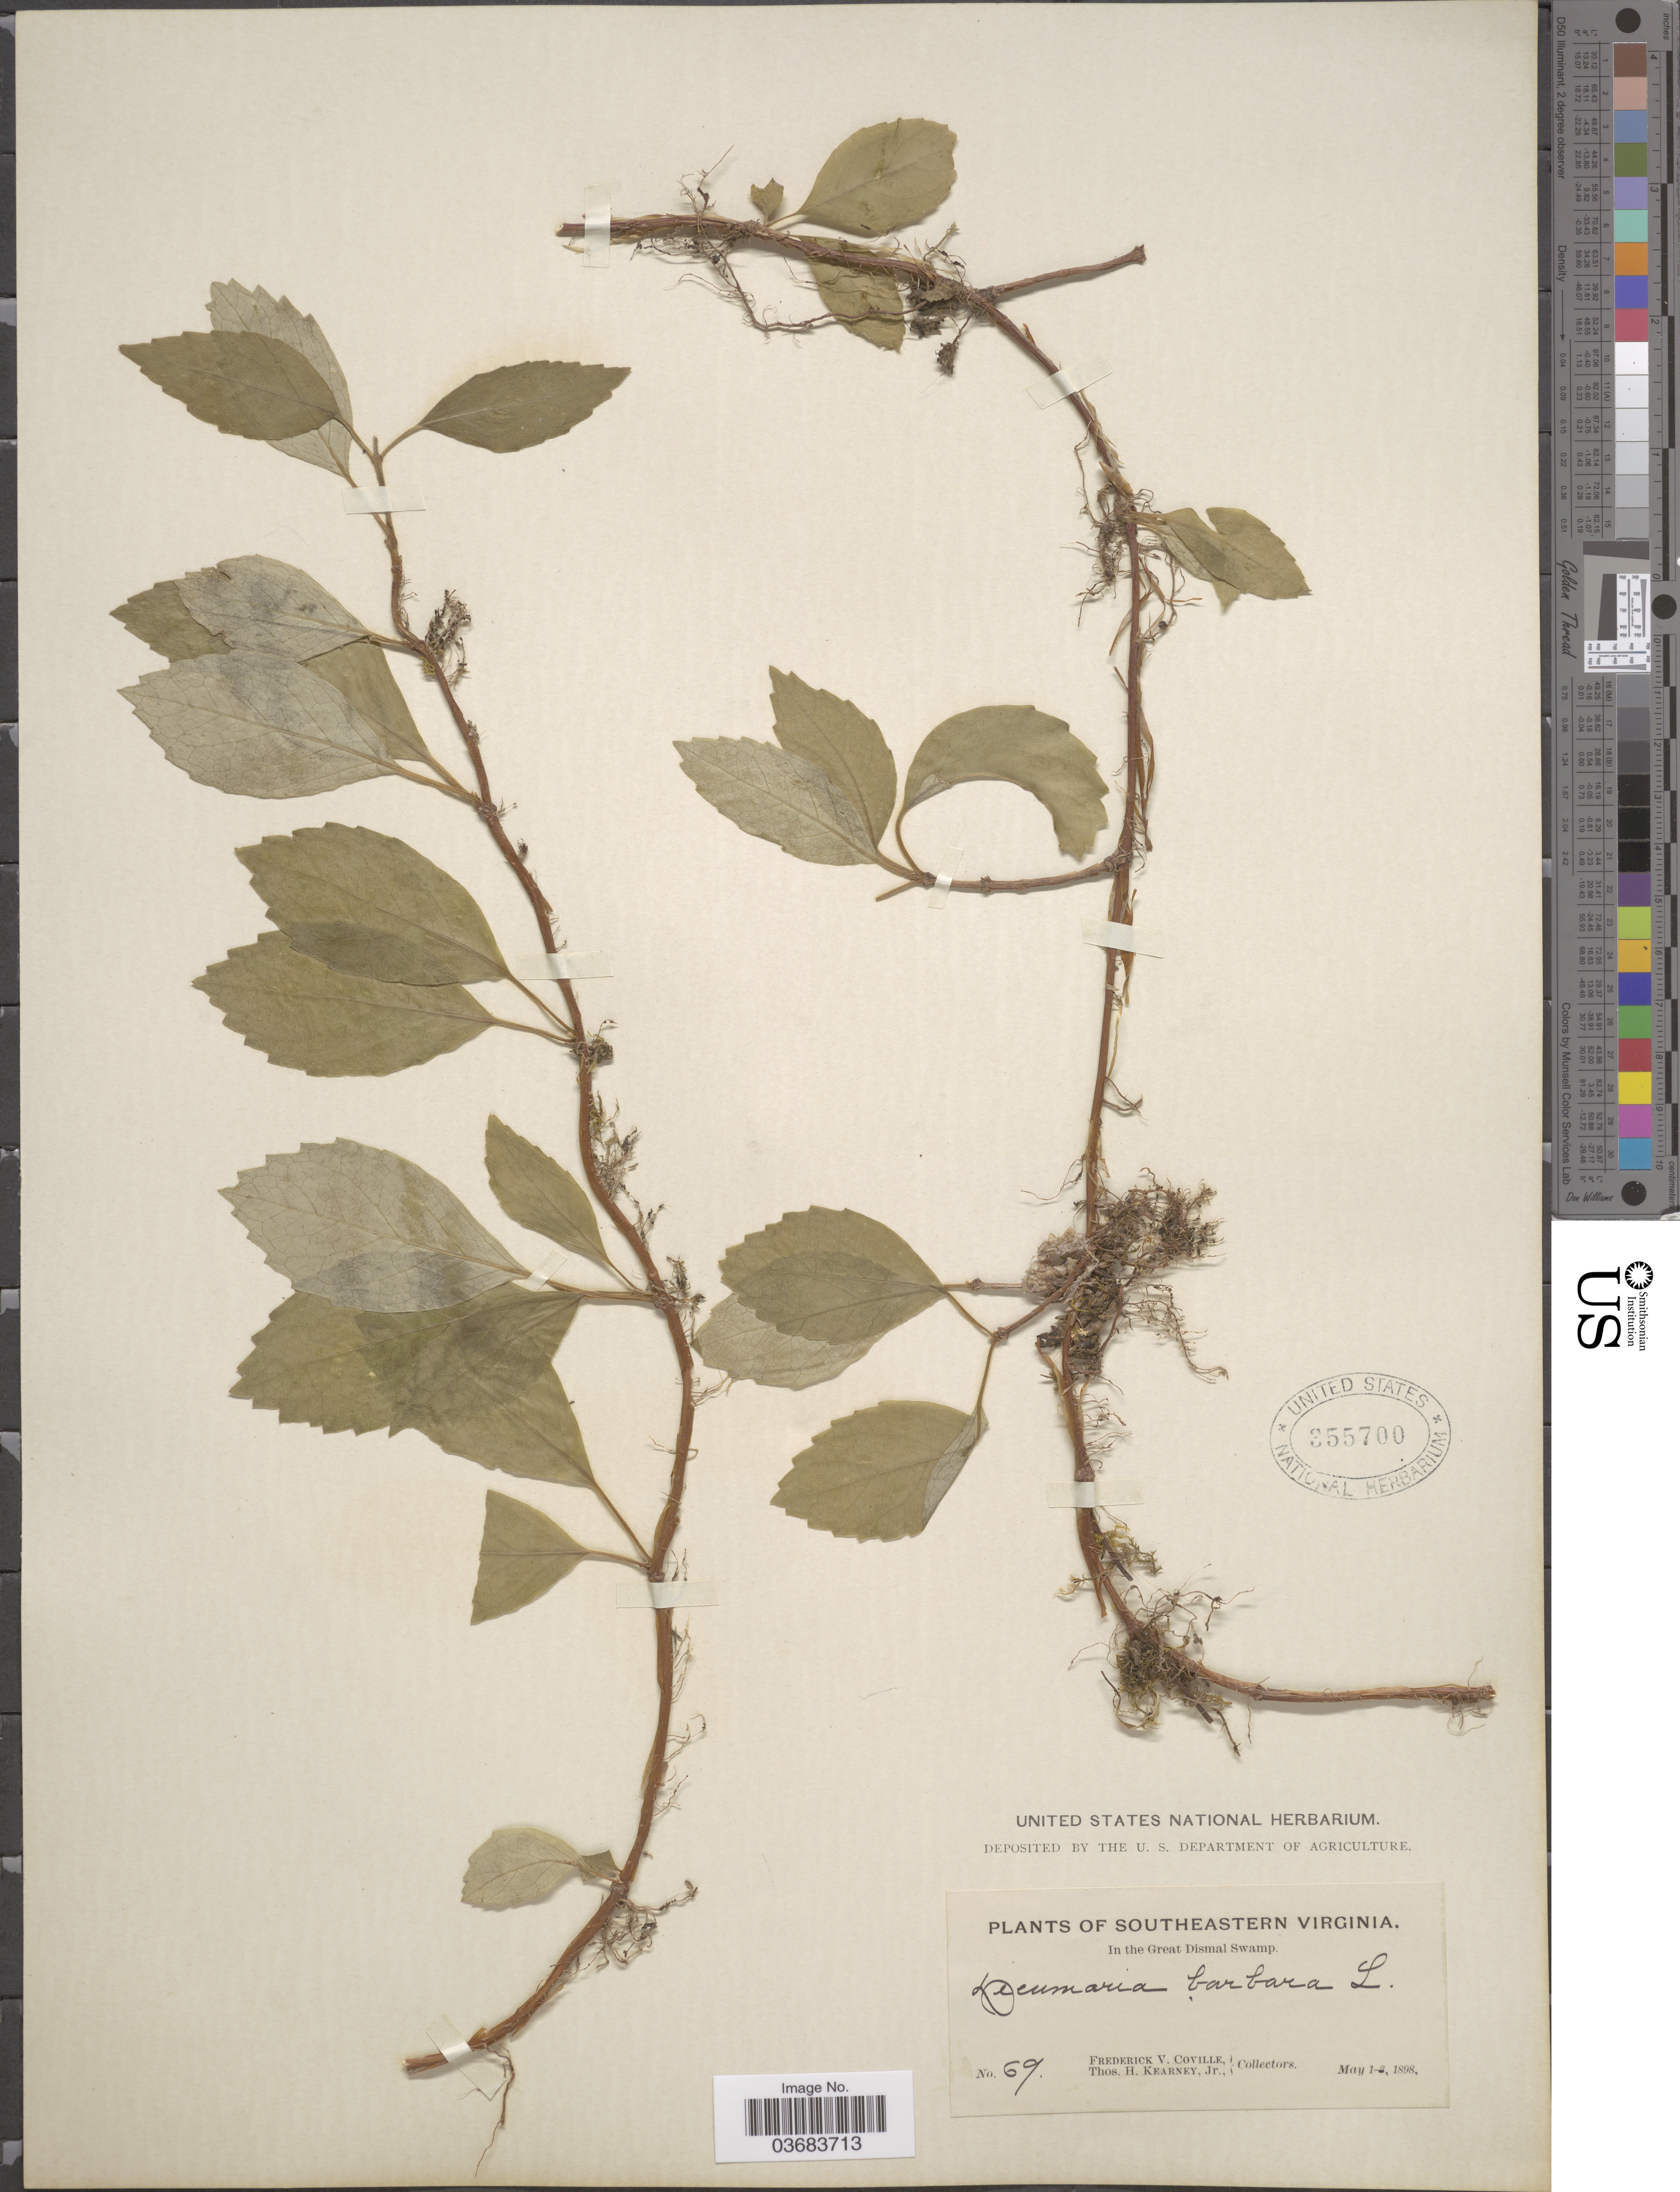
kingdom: Plantae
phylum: Tracheophyta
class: Magnoliopsida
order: Cornales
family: Hydrangeaceae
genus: Hydrangea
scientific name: Hydrangea barbara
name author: (L.) Bernd Schulz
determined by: Strong, Mark T., (BOT), Smithsonian Institution - National Museum of Natural History (UNITED STATES)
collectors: F. V. Coville & T. H. Kearney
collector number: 69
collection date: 1898-05-01/1898-05-02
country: United States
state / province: Virginia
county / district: City of Chesapeake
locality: Southeastern Virginia. In the Great Dismal Swamp.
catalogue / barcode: US 355700